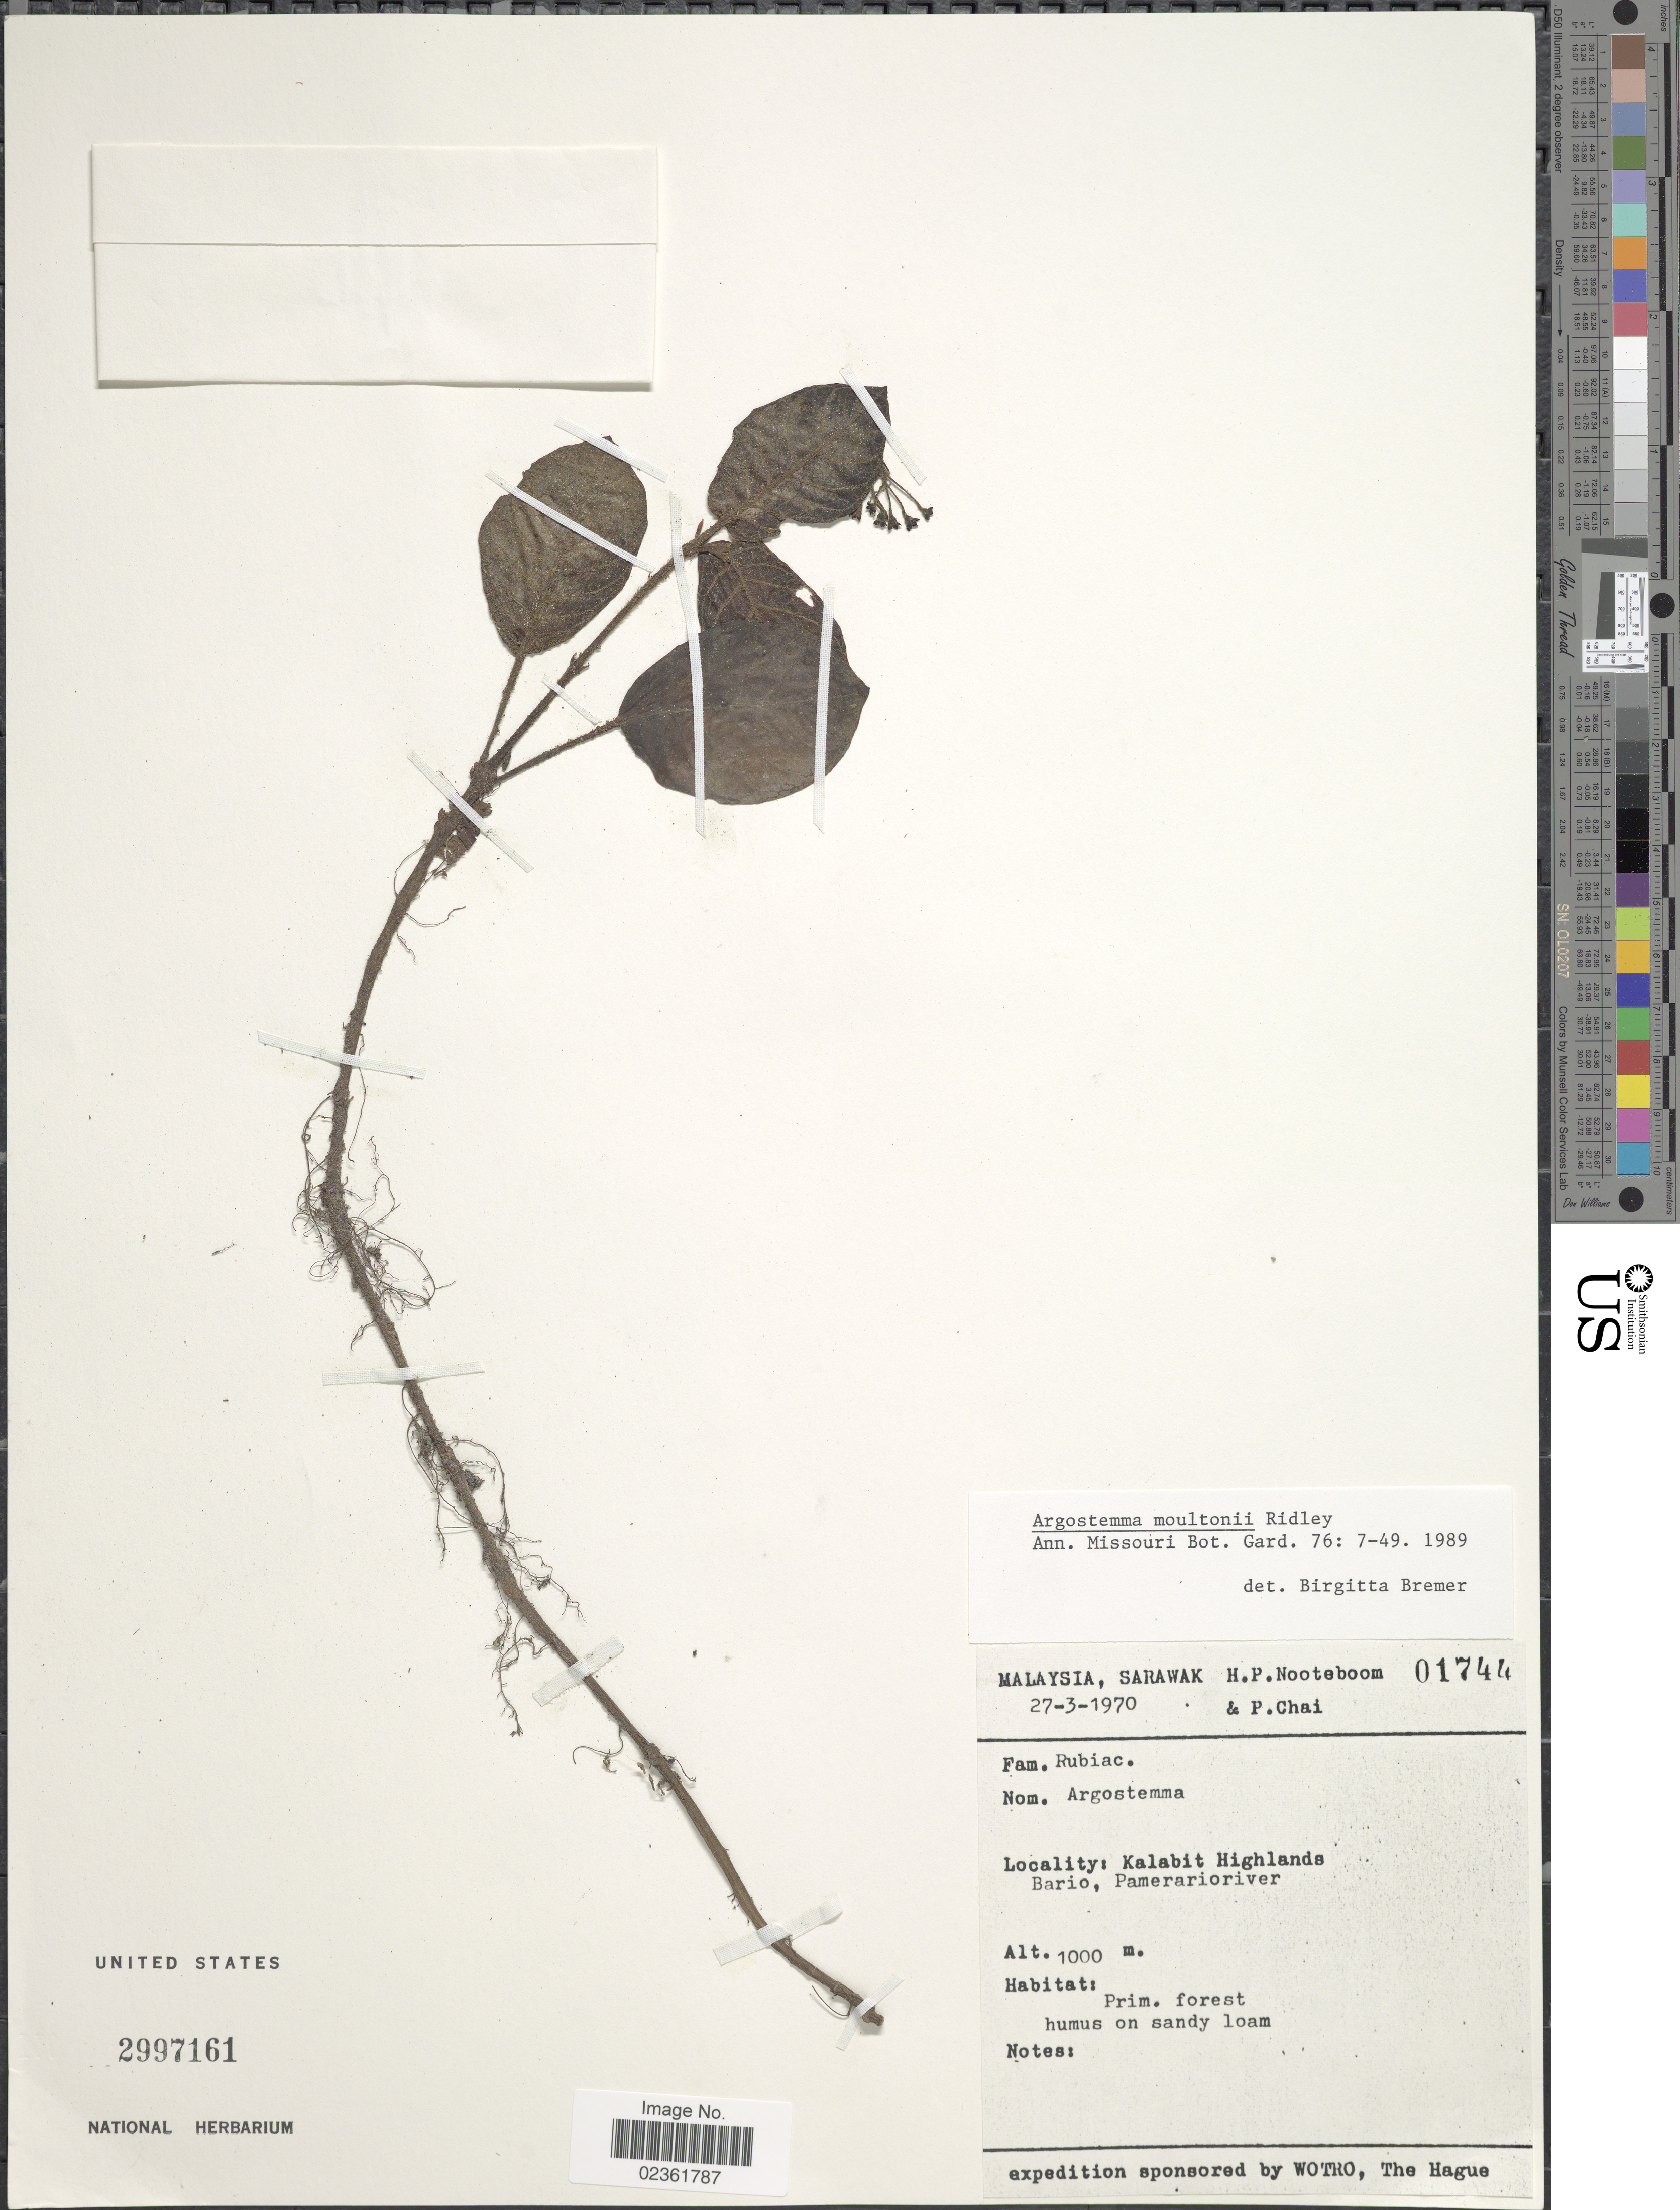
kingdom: Plantae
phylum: Tracheophyta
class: Magnoliopsida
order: Gentianales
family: Rubiaceae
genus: Argostemma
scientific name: Argostemma moultonii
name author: Ridl.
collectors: H. P. Nooteboom & P. Chai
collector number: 01744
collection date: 1970-03-27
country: Malaysia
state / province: Sarawak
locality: Kalabit Highlands, Bario, Pamerarioriver.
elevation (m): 1000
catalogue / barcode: US 2997161